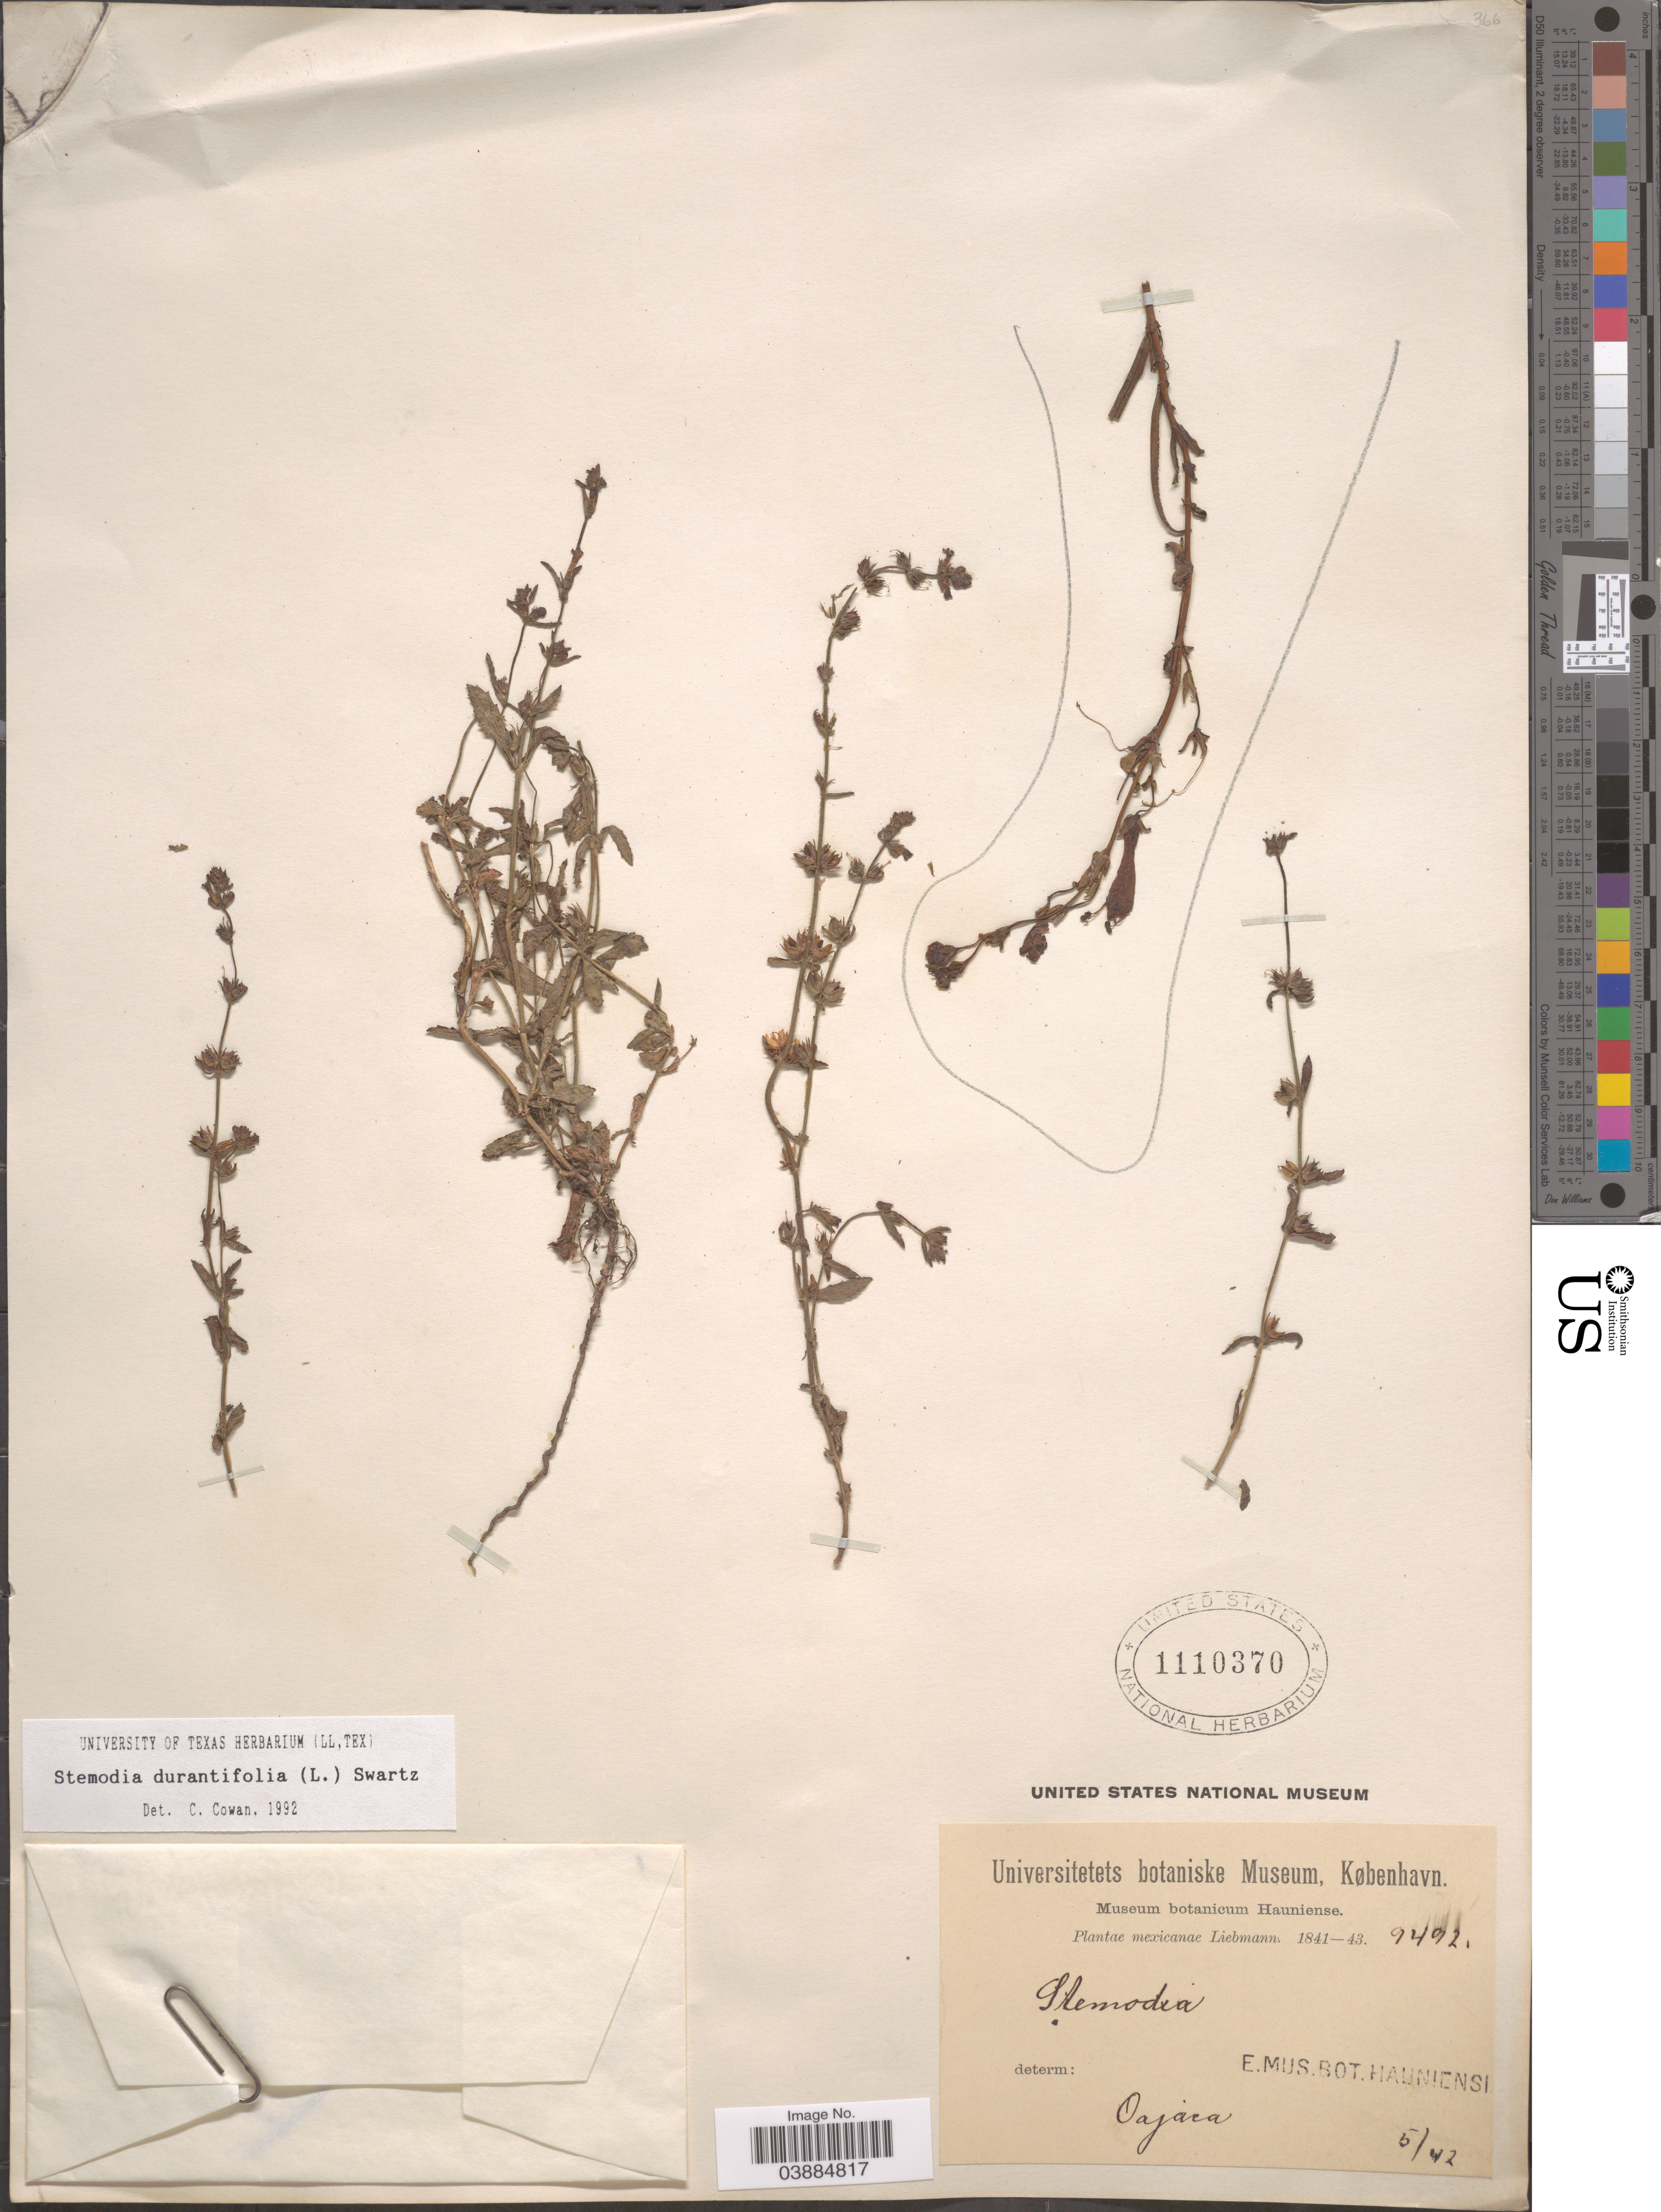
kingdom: Plantae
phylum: Tracheophyta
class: Magnoliopsida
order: Lamiales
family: Plantaginaceae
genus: Stemodia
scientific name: Stemodia durantifolia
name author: (L.) Sw.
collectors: Liebmann, --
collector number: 9492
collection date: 1842-05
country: Mexico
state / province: Oaxaca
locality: Oajaca.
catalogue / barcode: US 1110370